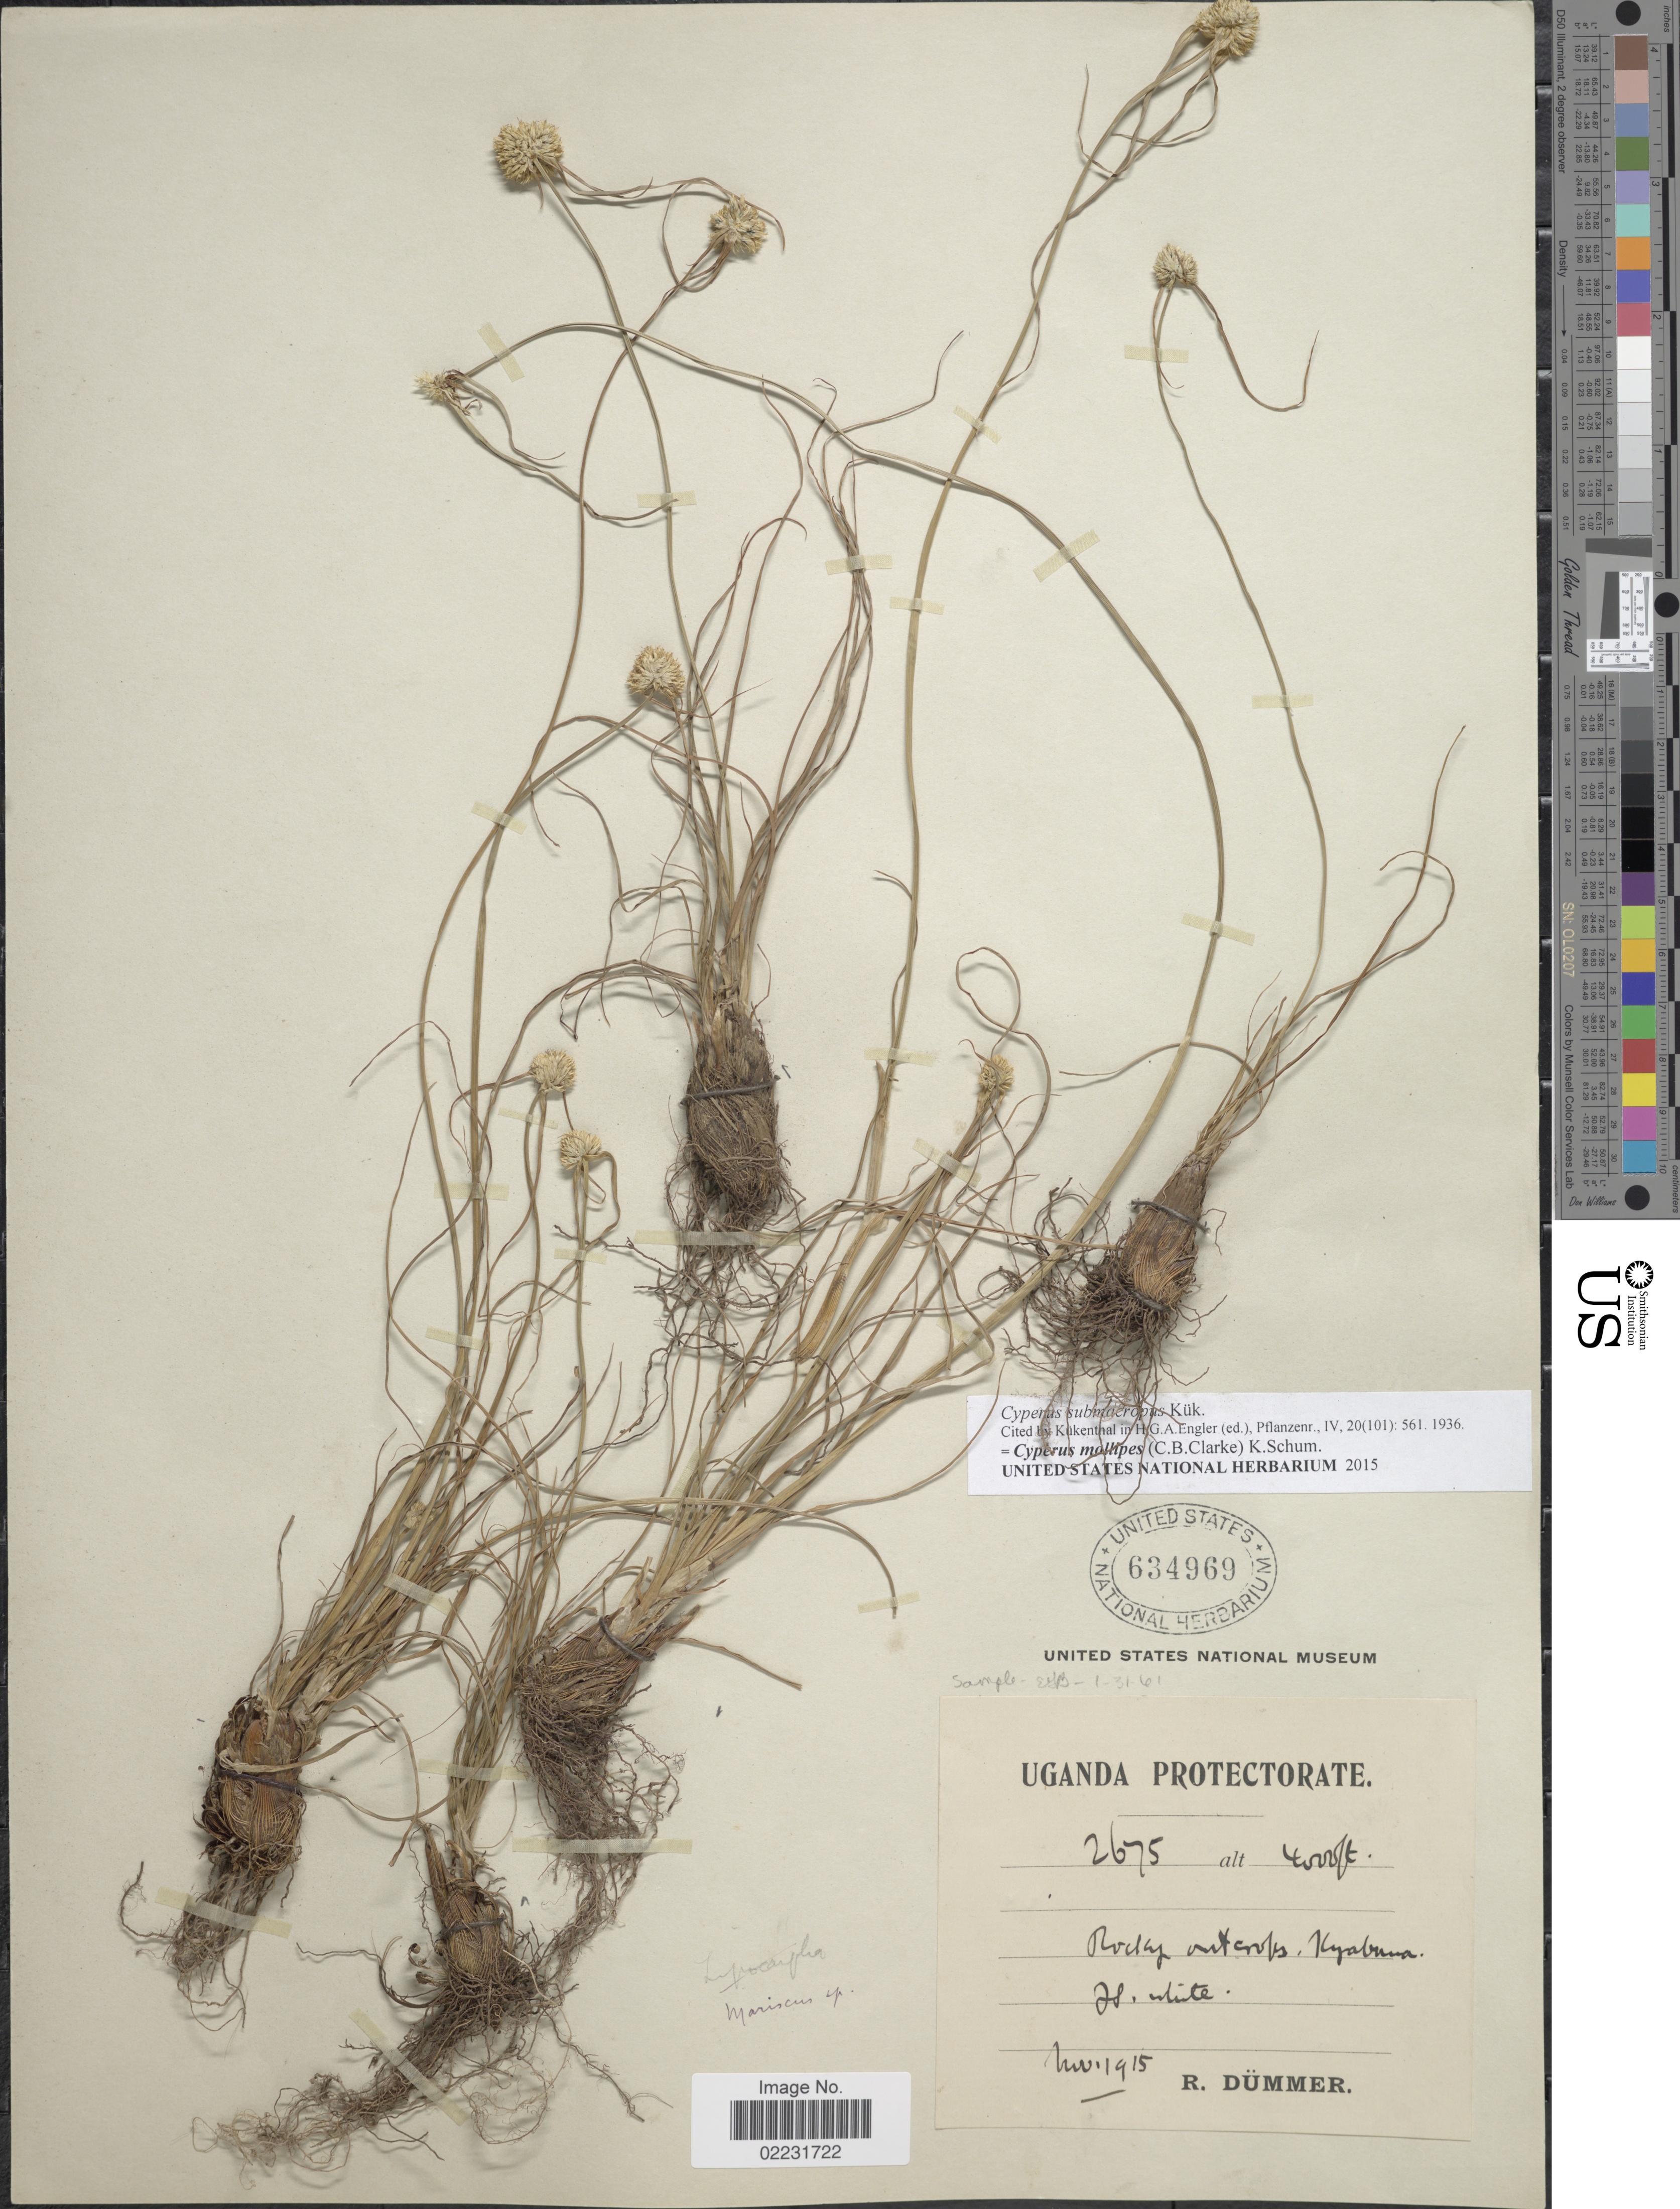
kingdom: Plantae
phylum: Tracheophyta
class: Liliopsida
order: Poales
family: Cyperaceae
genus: Cyperus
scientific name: Cyperus mollipes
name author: (C.B. Clarke) K. Schum.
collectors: R. A. Dümmer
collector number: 2675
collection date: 1915-11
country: Uganda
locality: Uganda Protectorate, Kyabuna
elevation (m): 1219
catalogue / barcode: US 634969